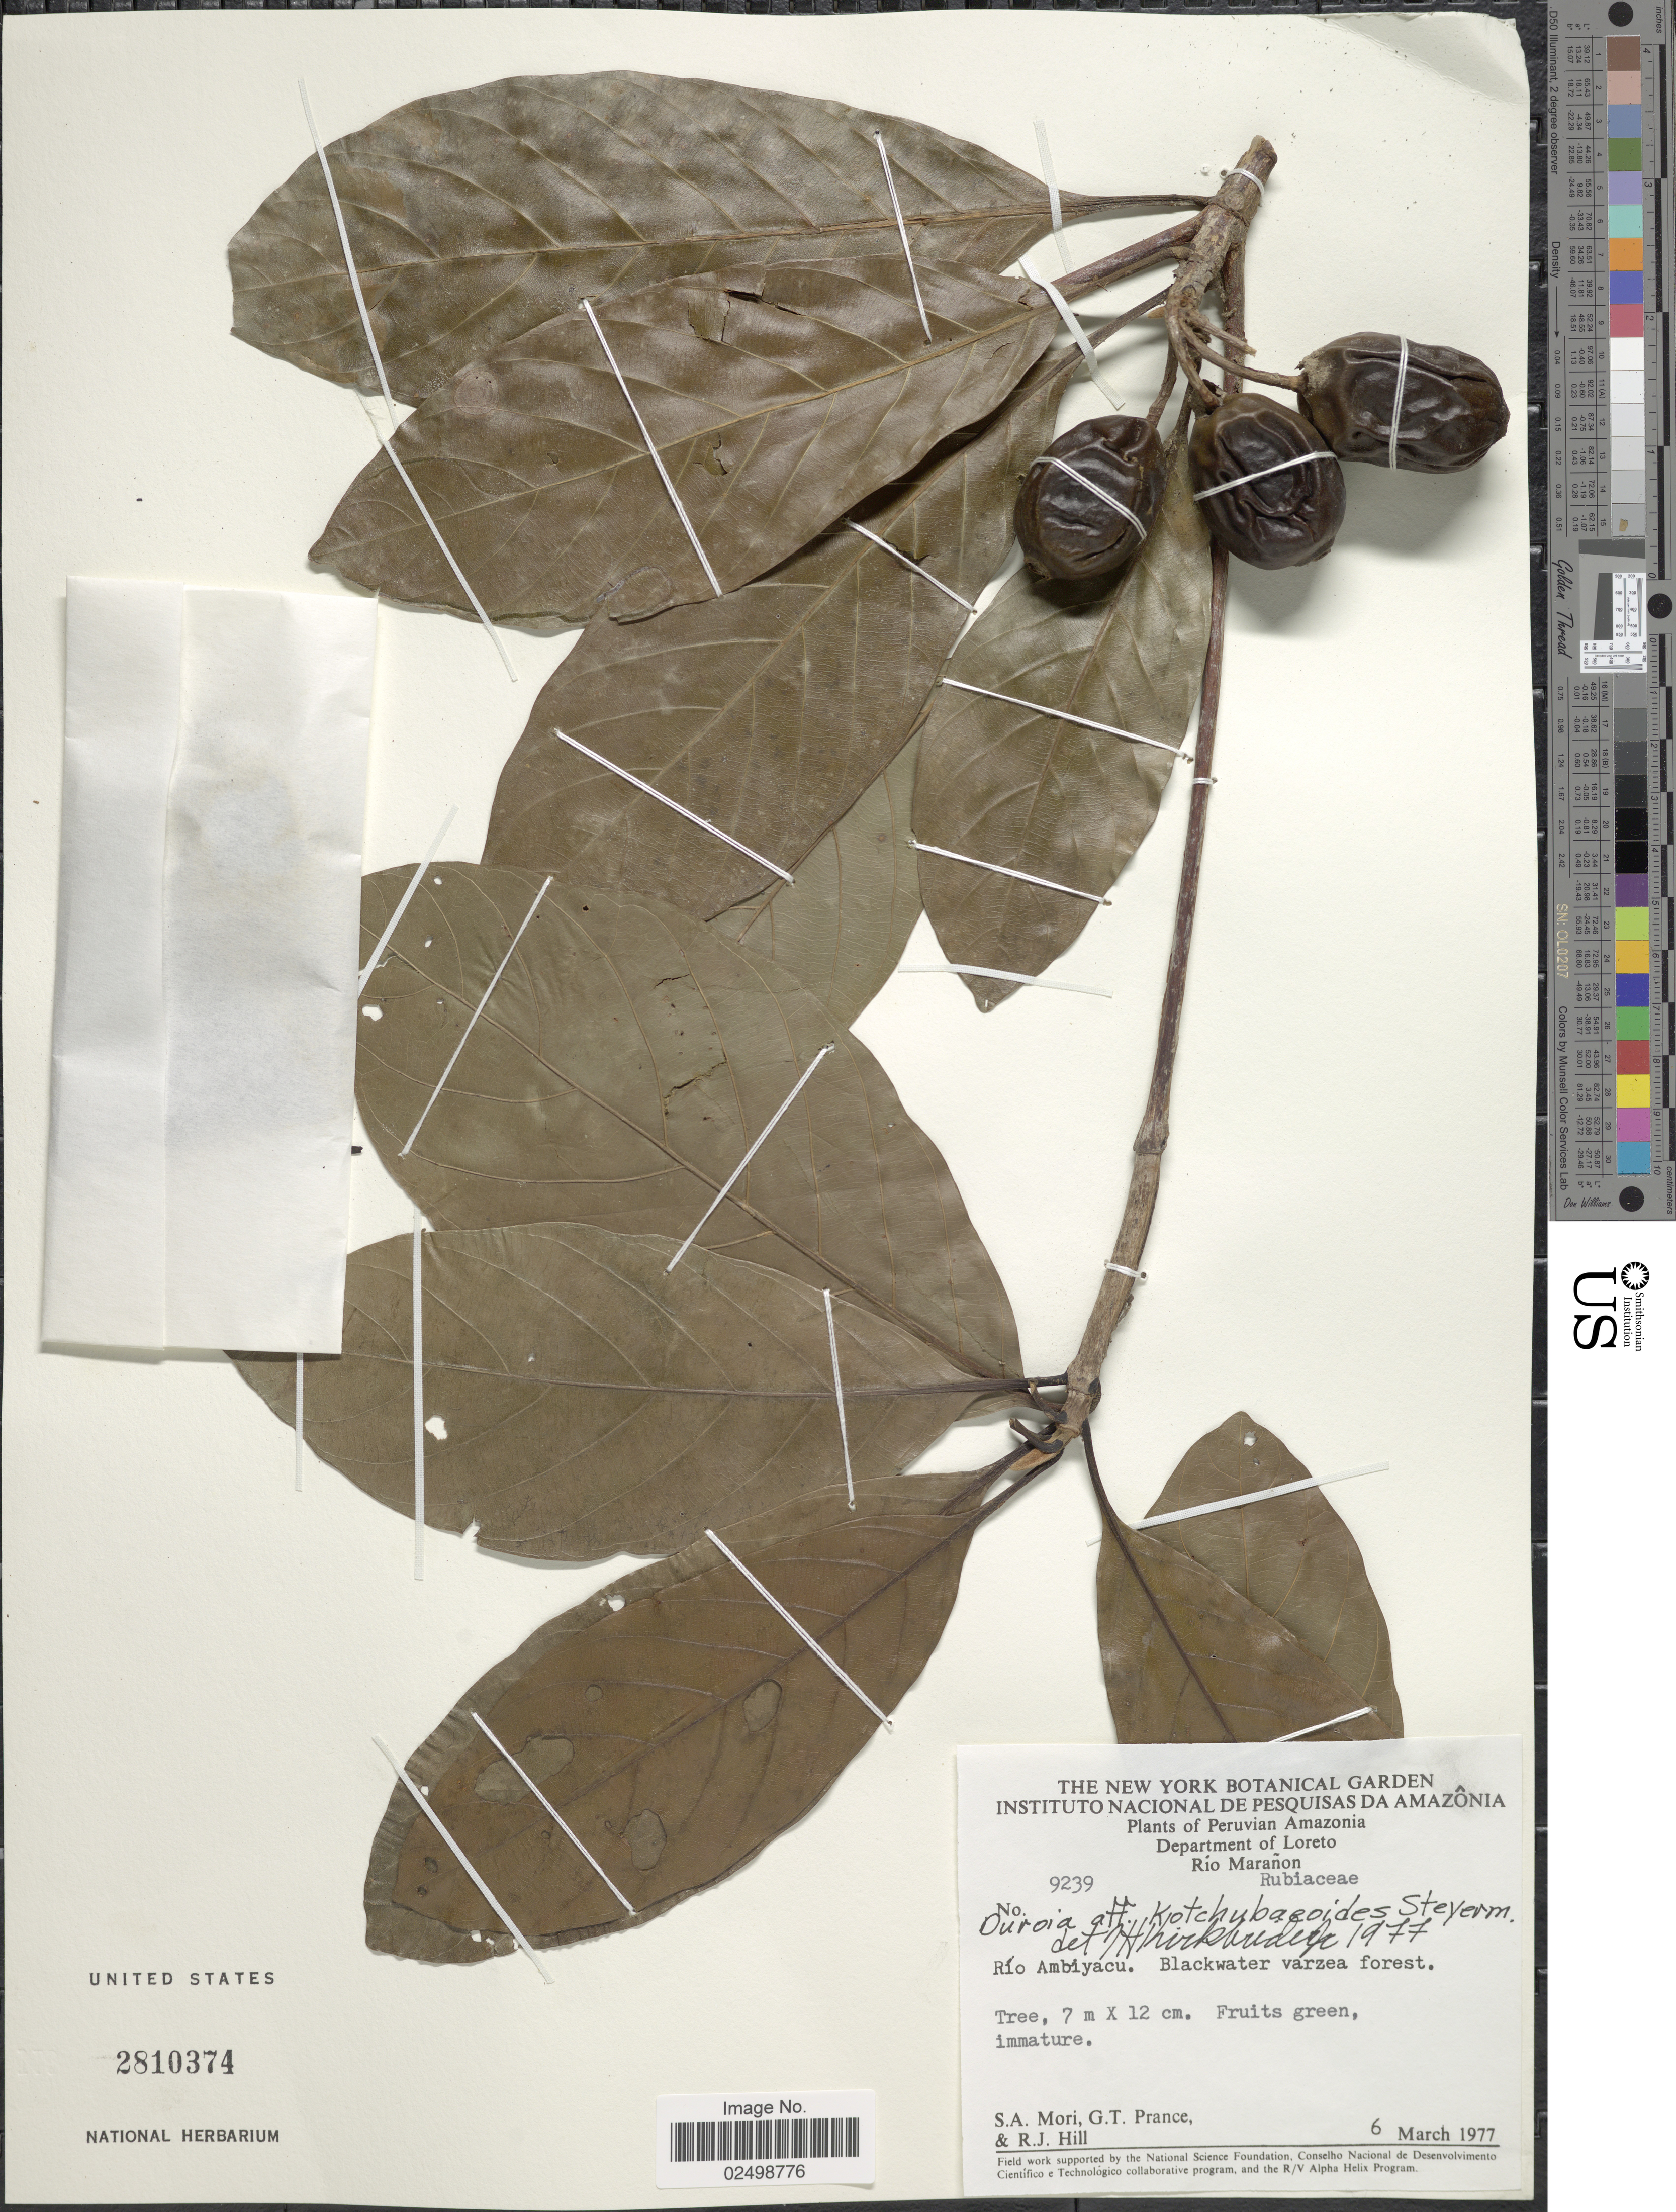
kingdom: Plantae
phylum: Tracheophyta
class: Magnoliopsida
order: Gentianales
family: Rubiaceae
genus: Duroia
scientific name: Duroia kotchubaeoides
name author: Steyerm.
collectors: S. Mori, G. T. Prance & R. J. Hill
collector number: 9239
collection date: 1977-03-06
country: Peru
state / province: Loreto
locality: Peruvian Amazonia, Department of Loreto, Río Marañon, Río Ambiyacu. Blackwater varzea forest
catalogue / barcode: US 2810374